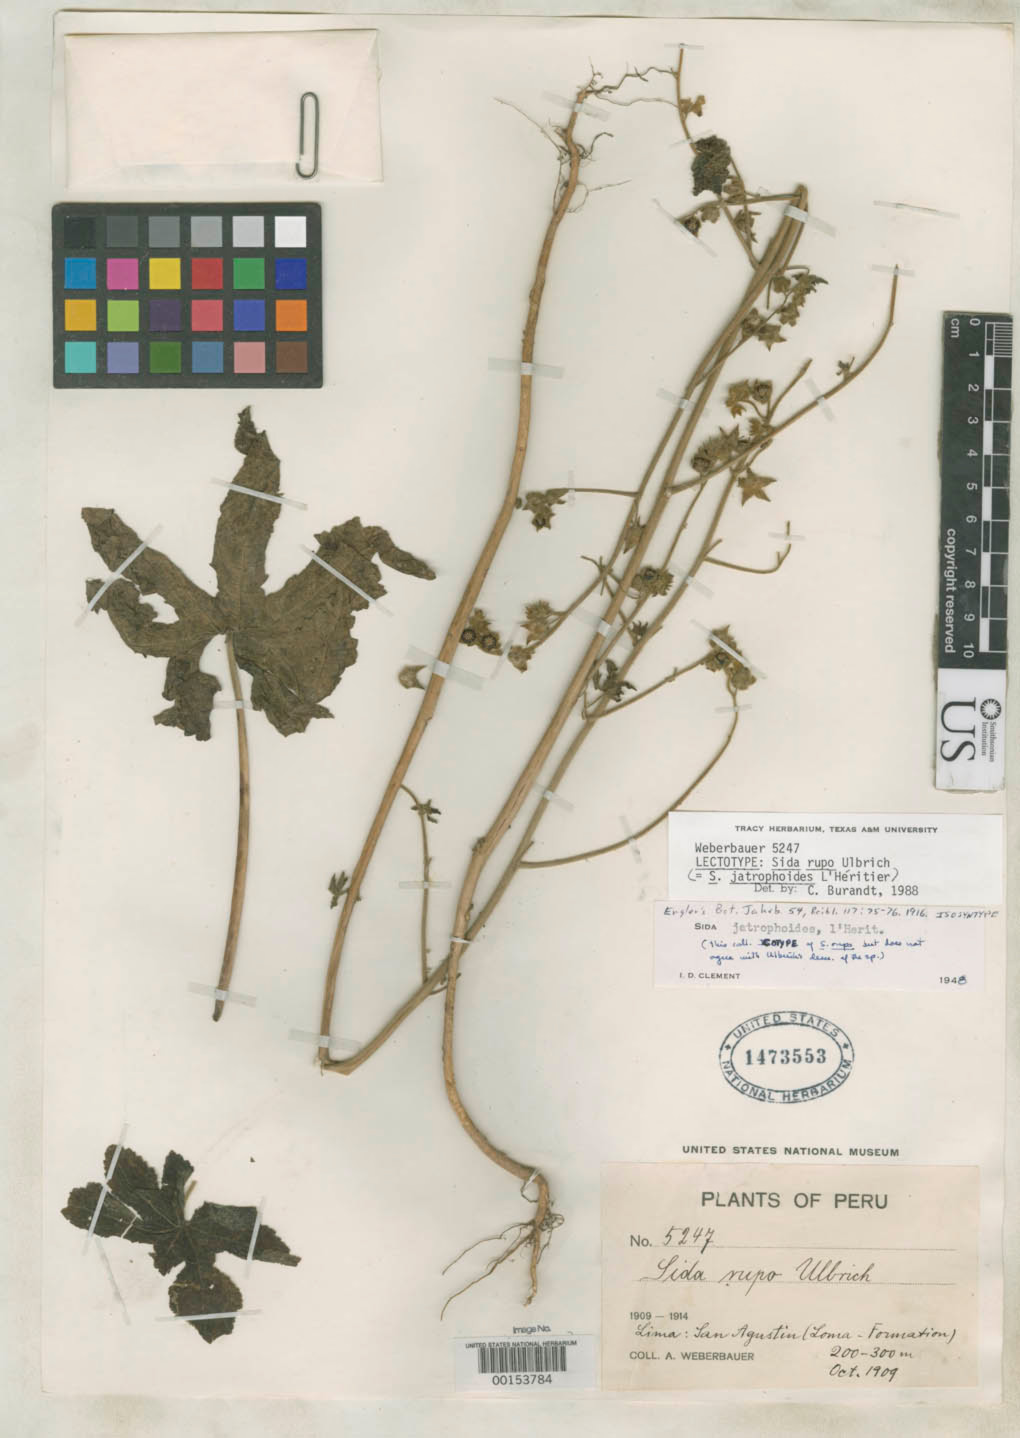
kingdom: Plantae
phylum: Tracheophyta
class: Magnoliopsida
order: Malvales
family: Malvaceae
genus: Sida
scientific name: Sida rupo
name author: Ulbr.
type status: Isolectotype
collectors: A. Weberbauer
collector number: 5247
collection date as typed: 10 Oct 1909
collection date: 1909-10-10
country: Peru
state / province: Lima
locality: San Augustin.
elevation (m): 200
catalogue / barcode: US 1473553